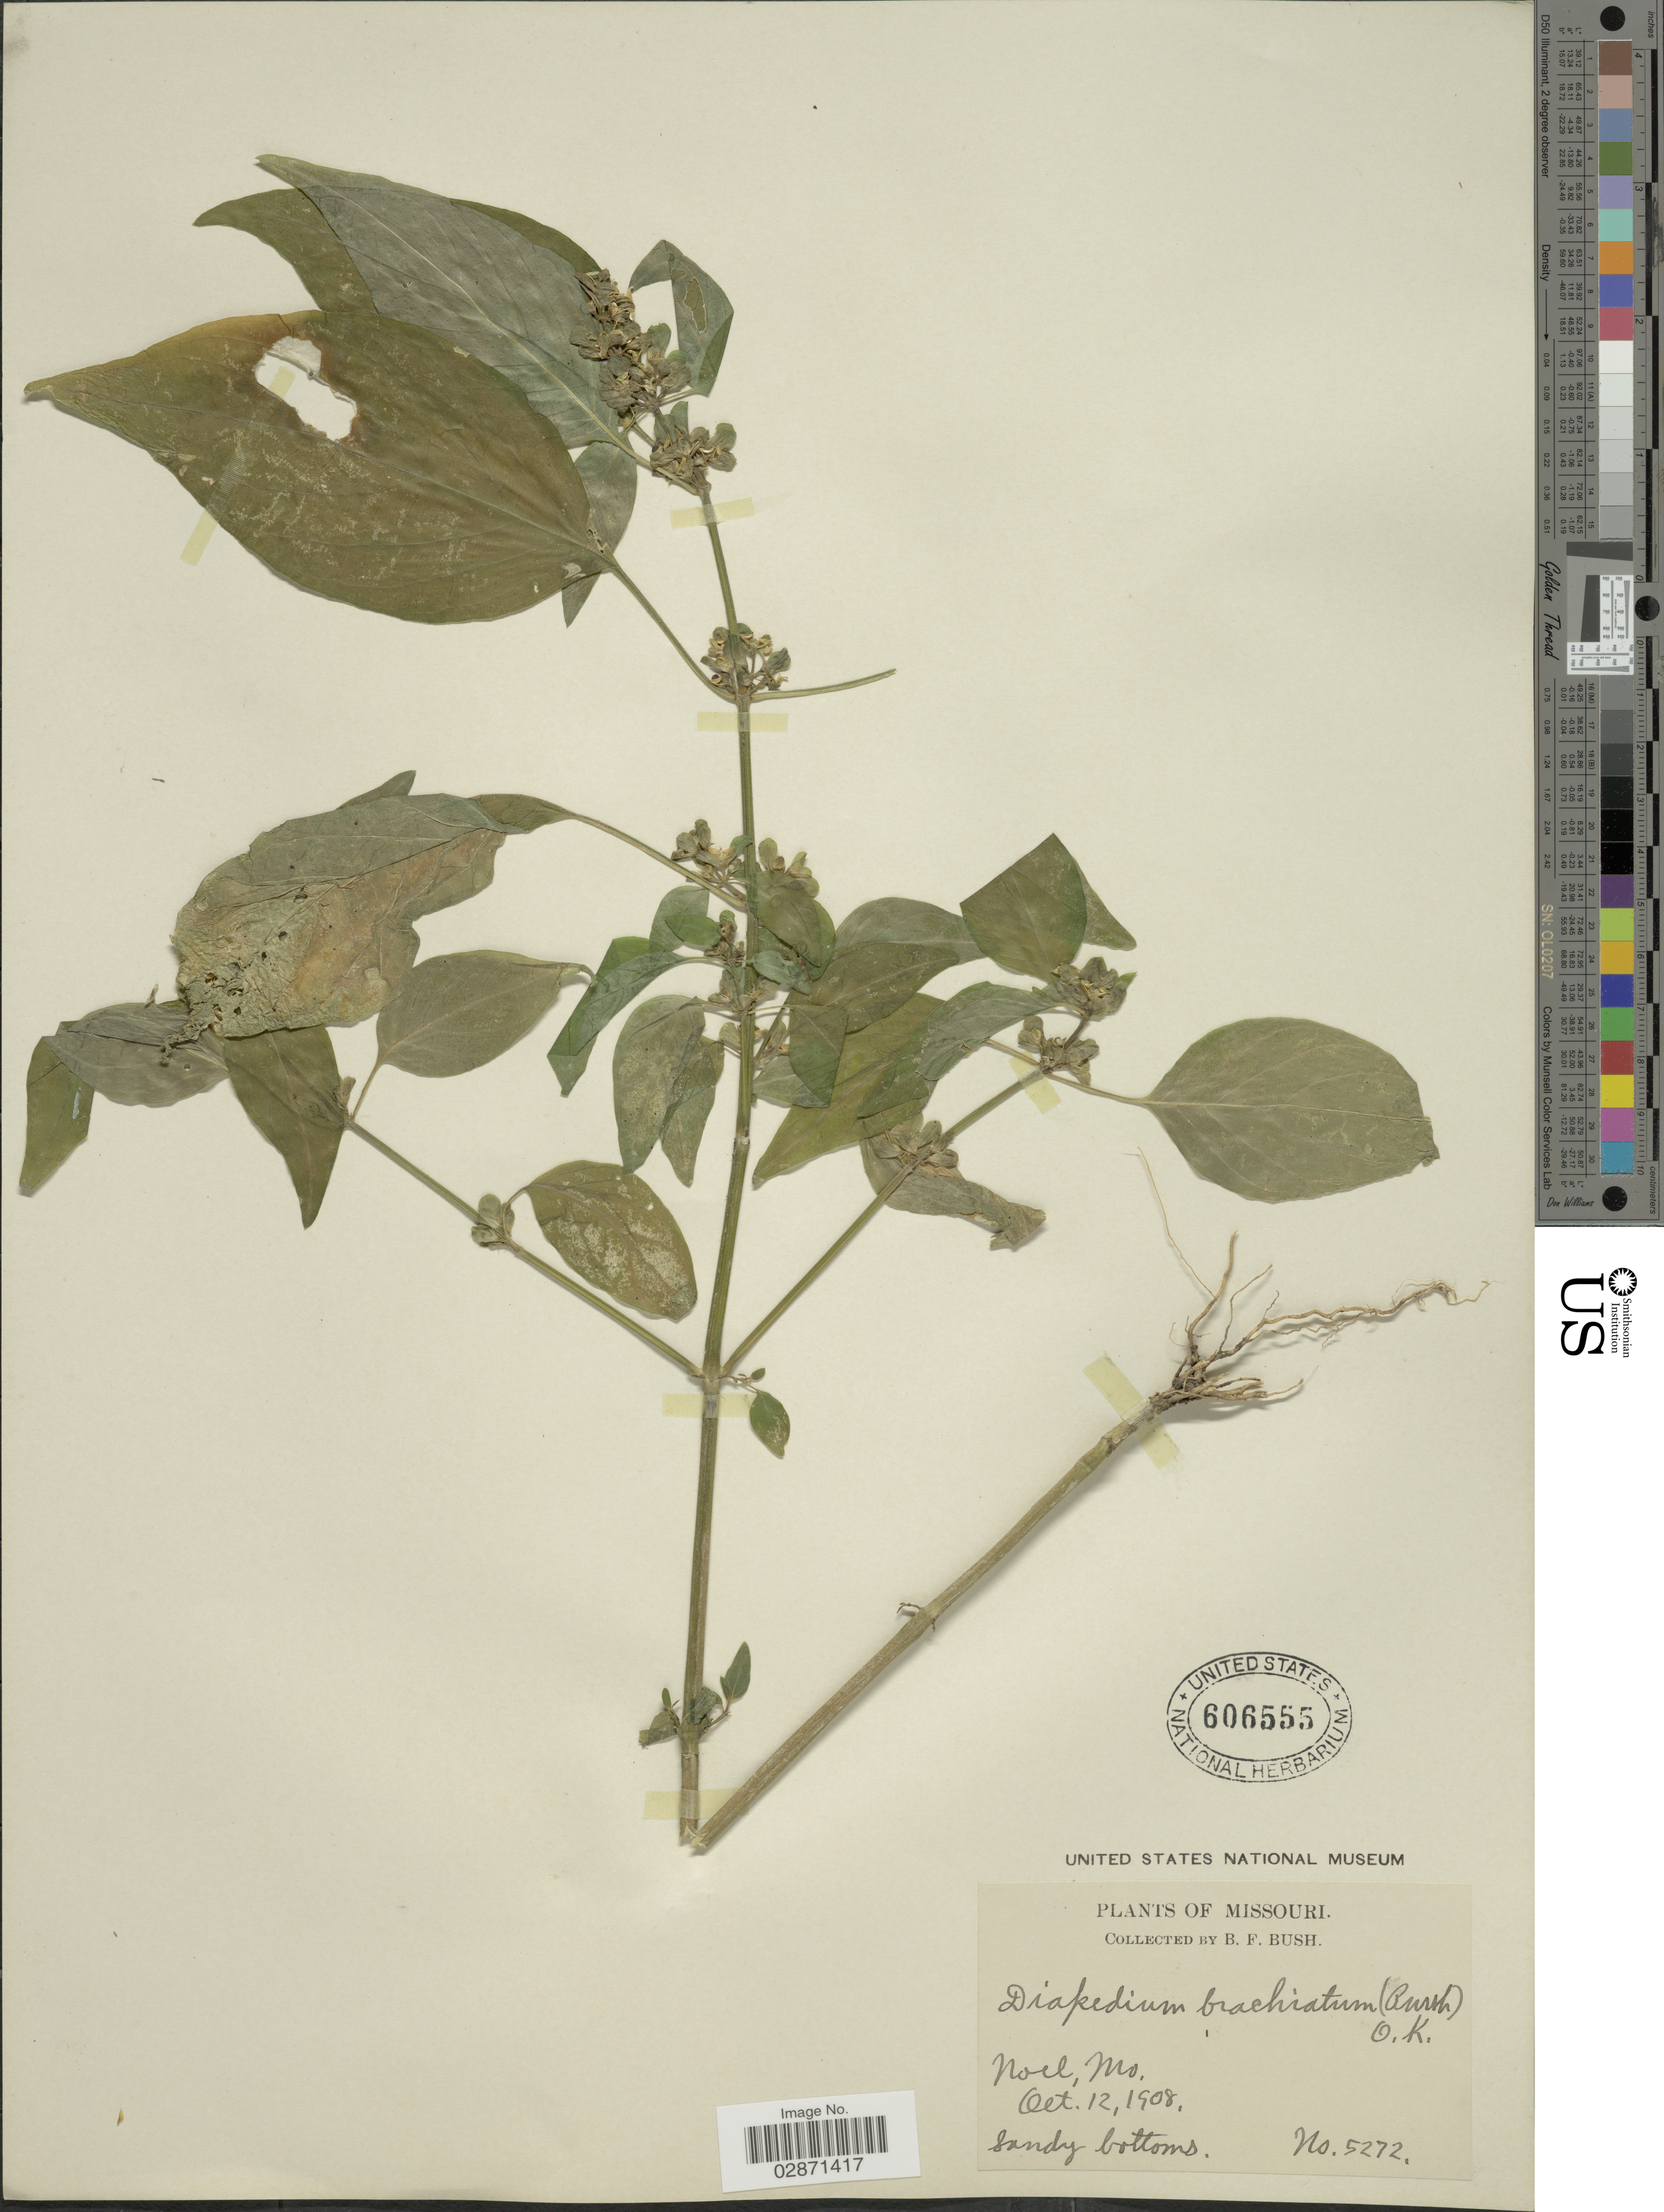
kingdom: Plantae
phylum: Tracheophyta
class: Magnoliopsida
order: Lamiales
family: Acanthaceae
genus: Dicliptera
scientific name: Dicliptera brachiata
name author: (Pursh) Spreng.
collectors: B. F. Bush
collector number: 5272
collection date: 1908-10-12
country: United States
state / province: Missouri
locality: Noel.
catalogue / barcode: US 606555